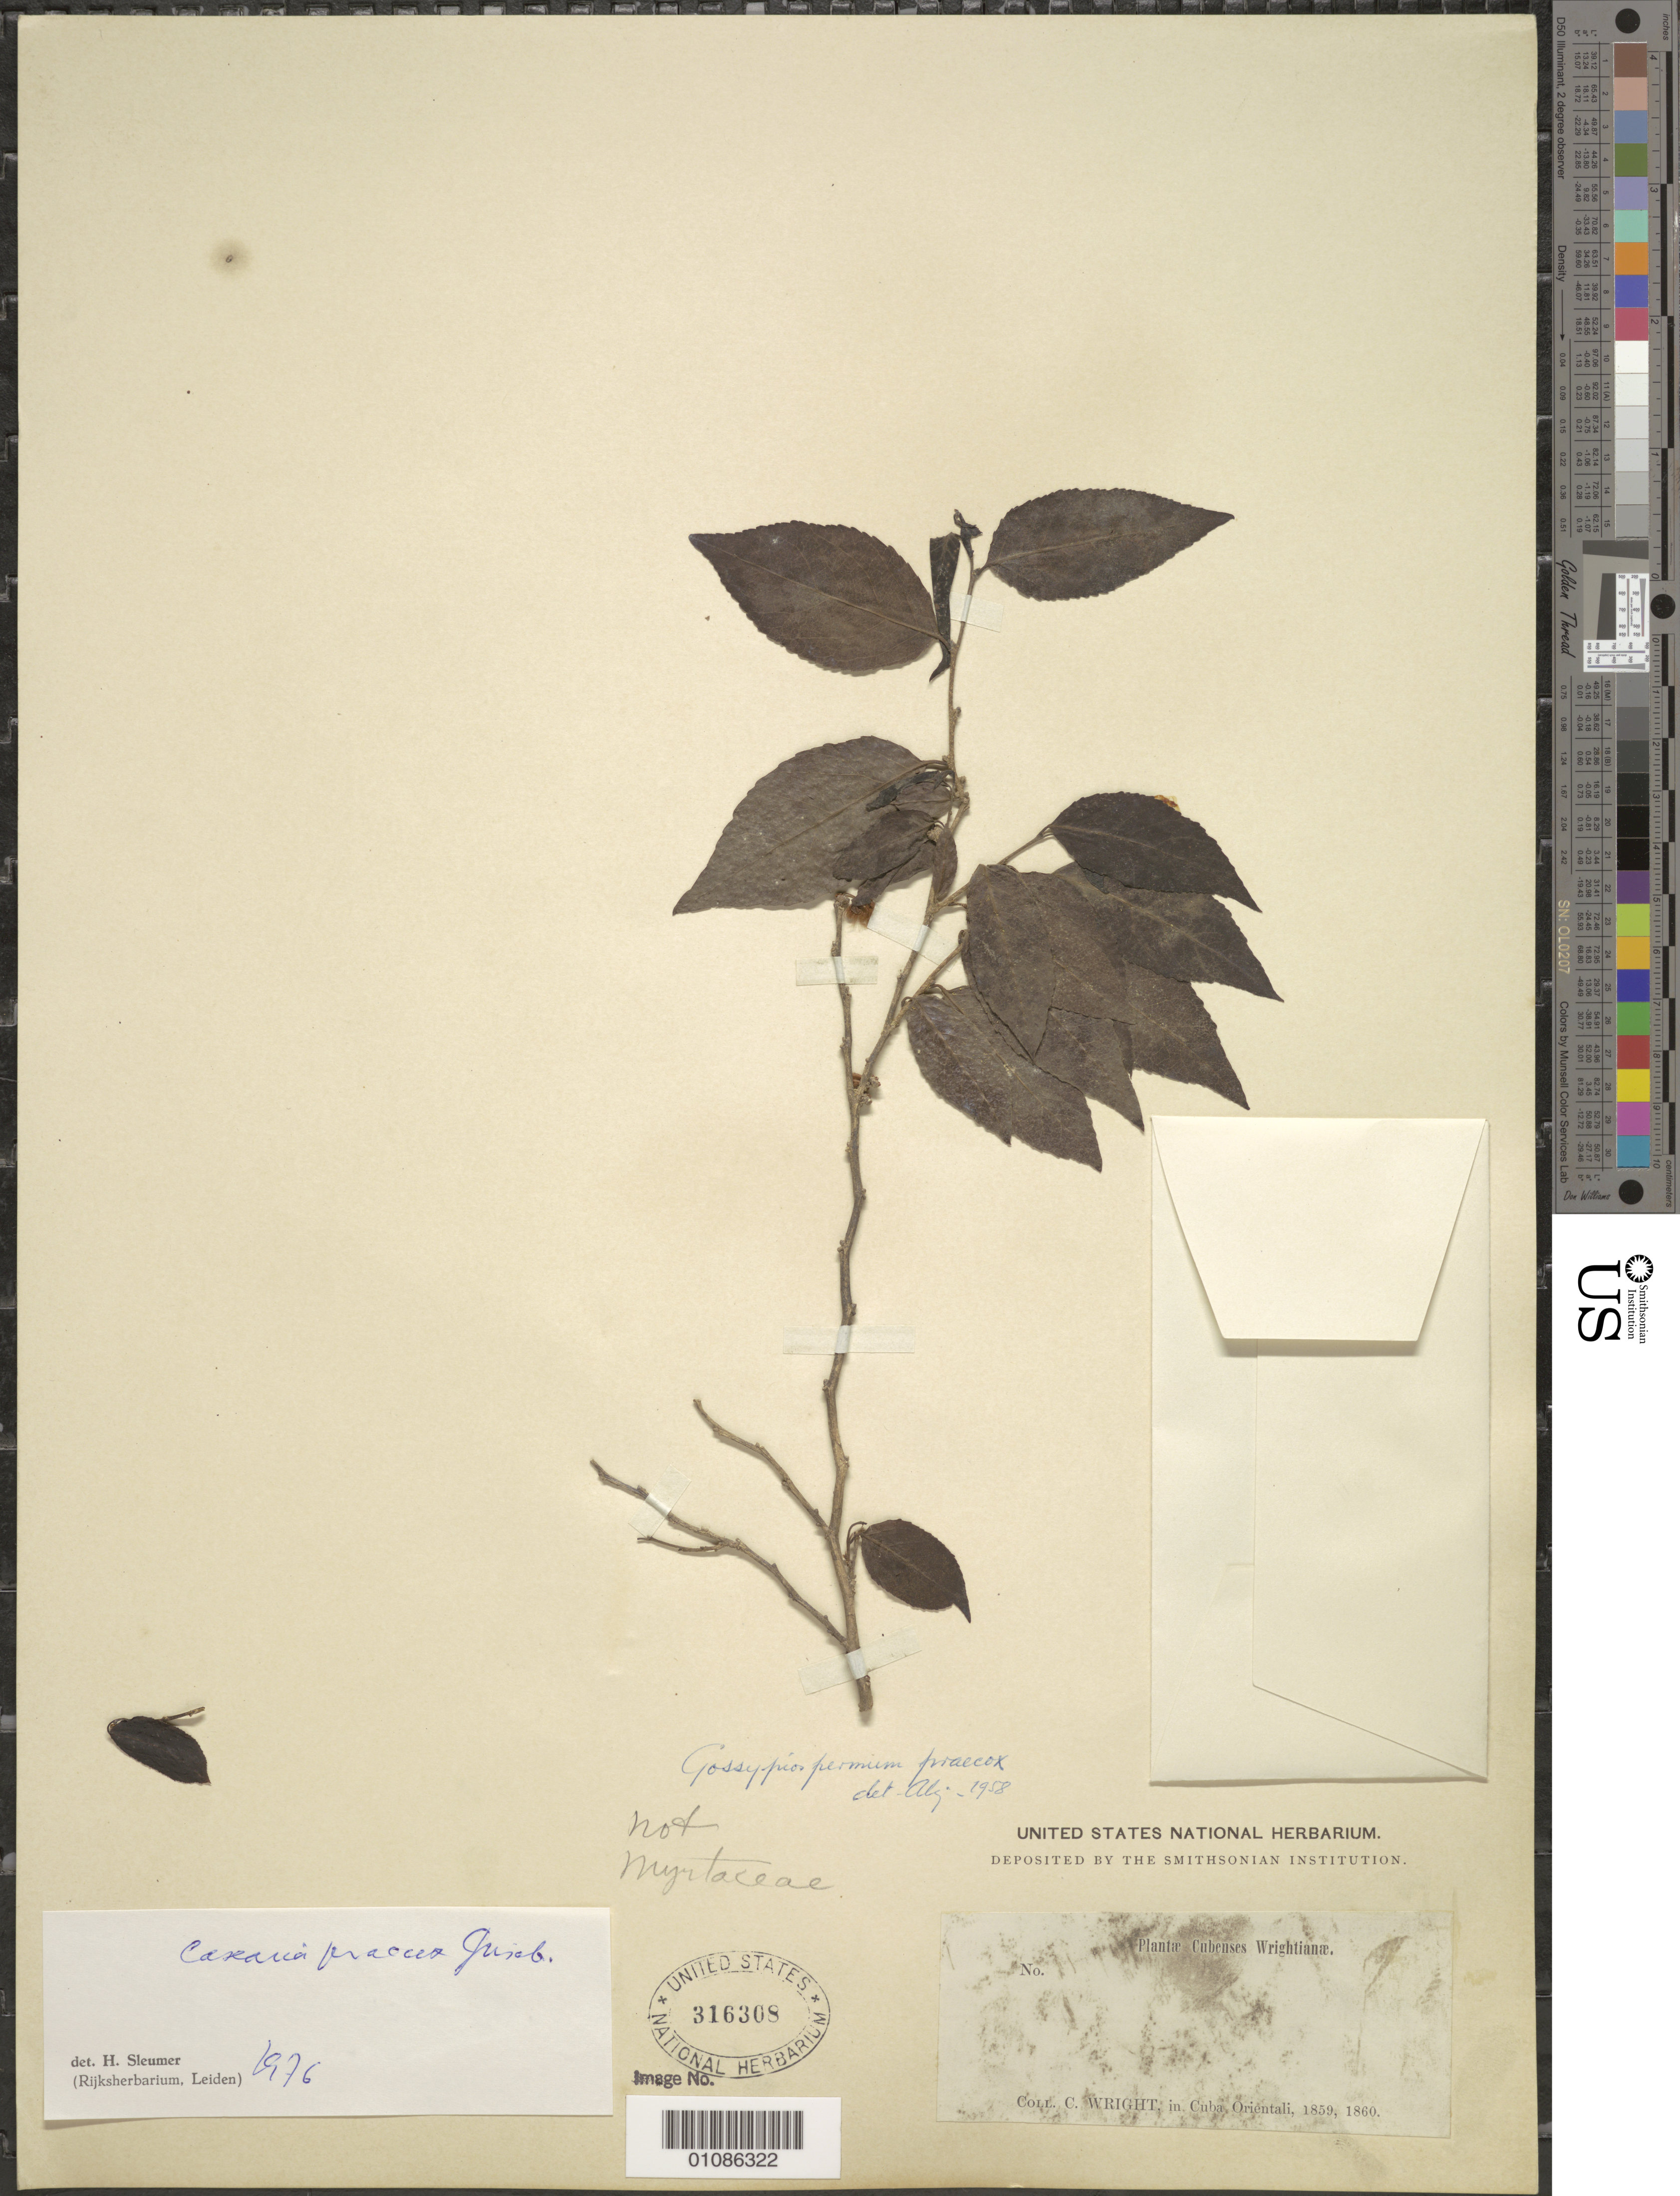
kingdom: Plantae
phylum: Tracheophyta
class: Magnoliopsida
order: Malpighiales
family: Salicaceae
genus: Casearia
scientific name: Casearia praecox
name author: Griseb.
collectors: C. Wright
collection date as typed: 1859 and -- --- 1860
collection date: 1859,1860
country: Cuba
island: Cuba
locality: Oriente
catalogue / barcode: US 316308